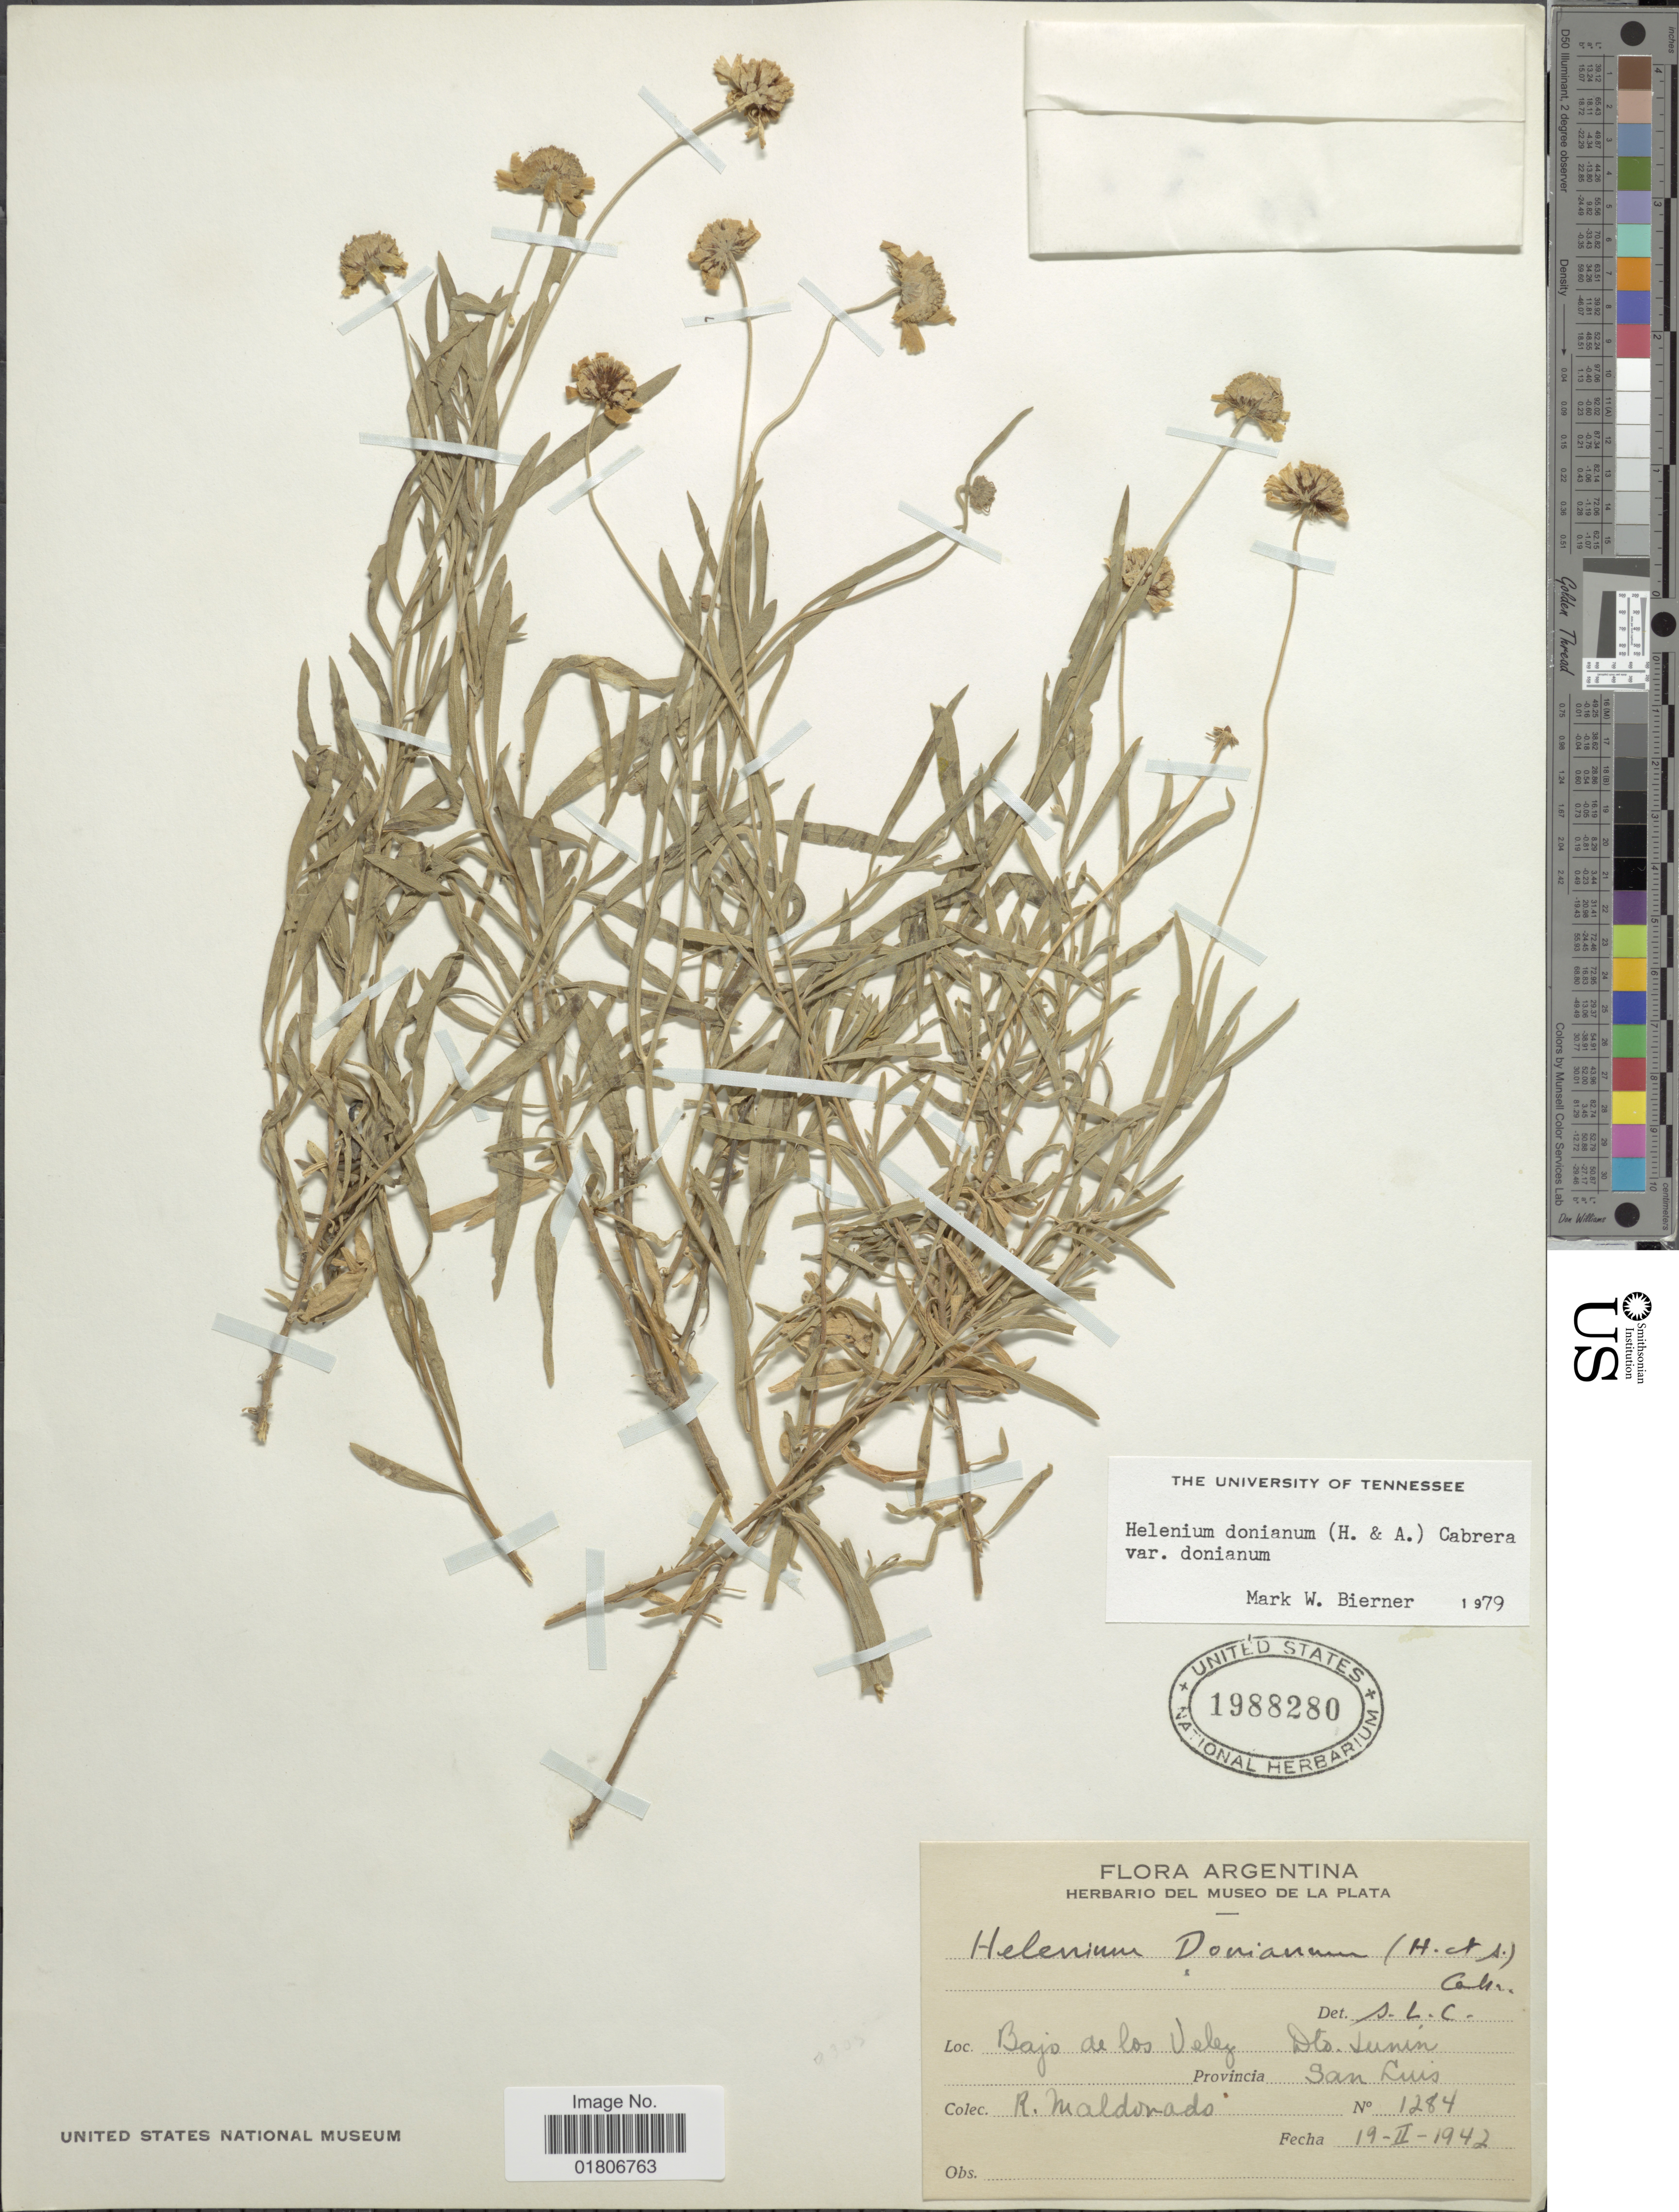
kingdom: Plantae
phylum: Tracheophyta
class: Magnoliopsida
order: Asterales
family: Asteraceae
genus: Helenium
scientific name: Helenium donianum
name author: (Hook. & Arn.) Cabrera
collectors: R. Maldonado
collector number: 1284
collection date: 1942-02-19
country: Argentina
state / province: San Luis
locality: Bajo de los Velez. Dto. Junín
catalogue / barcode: US 1988280